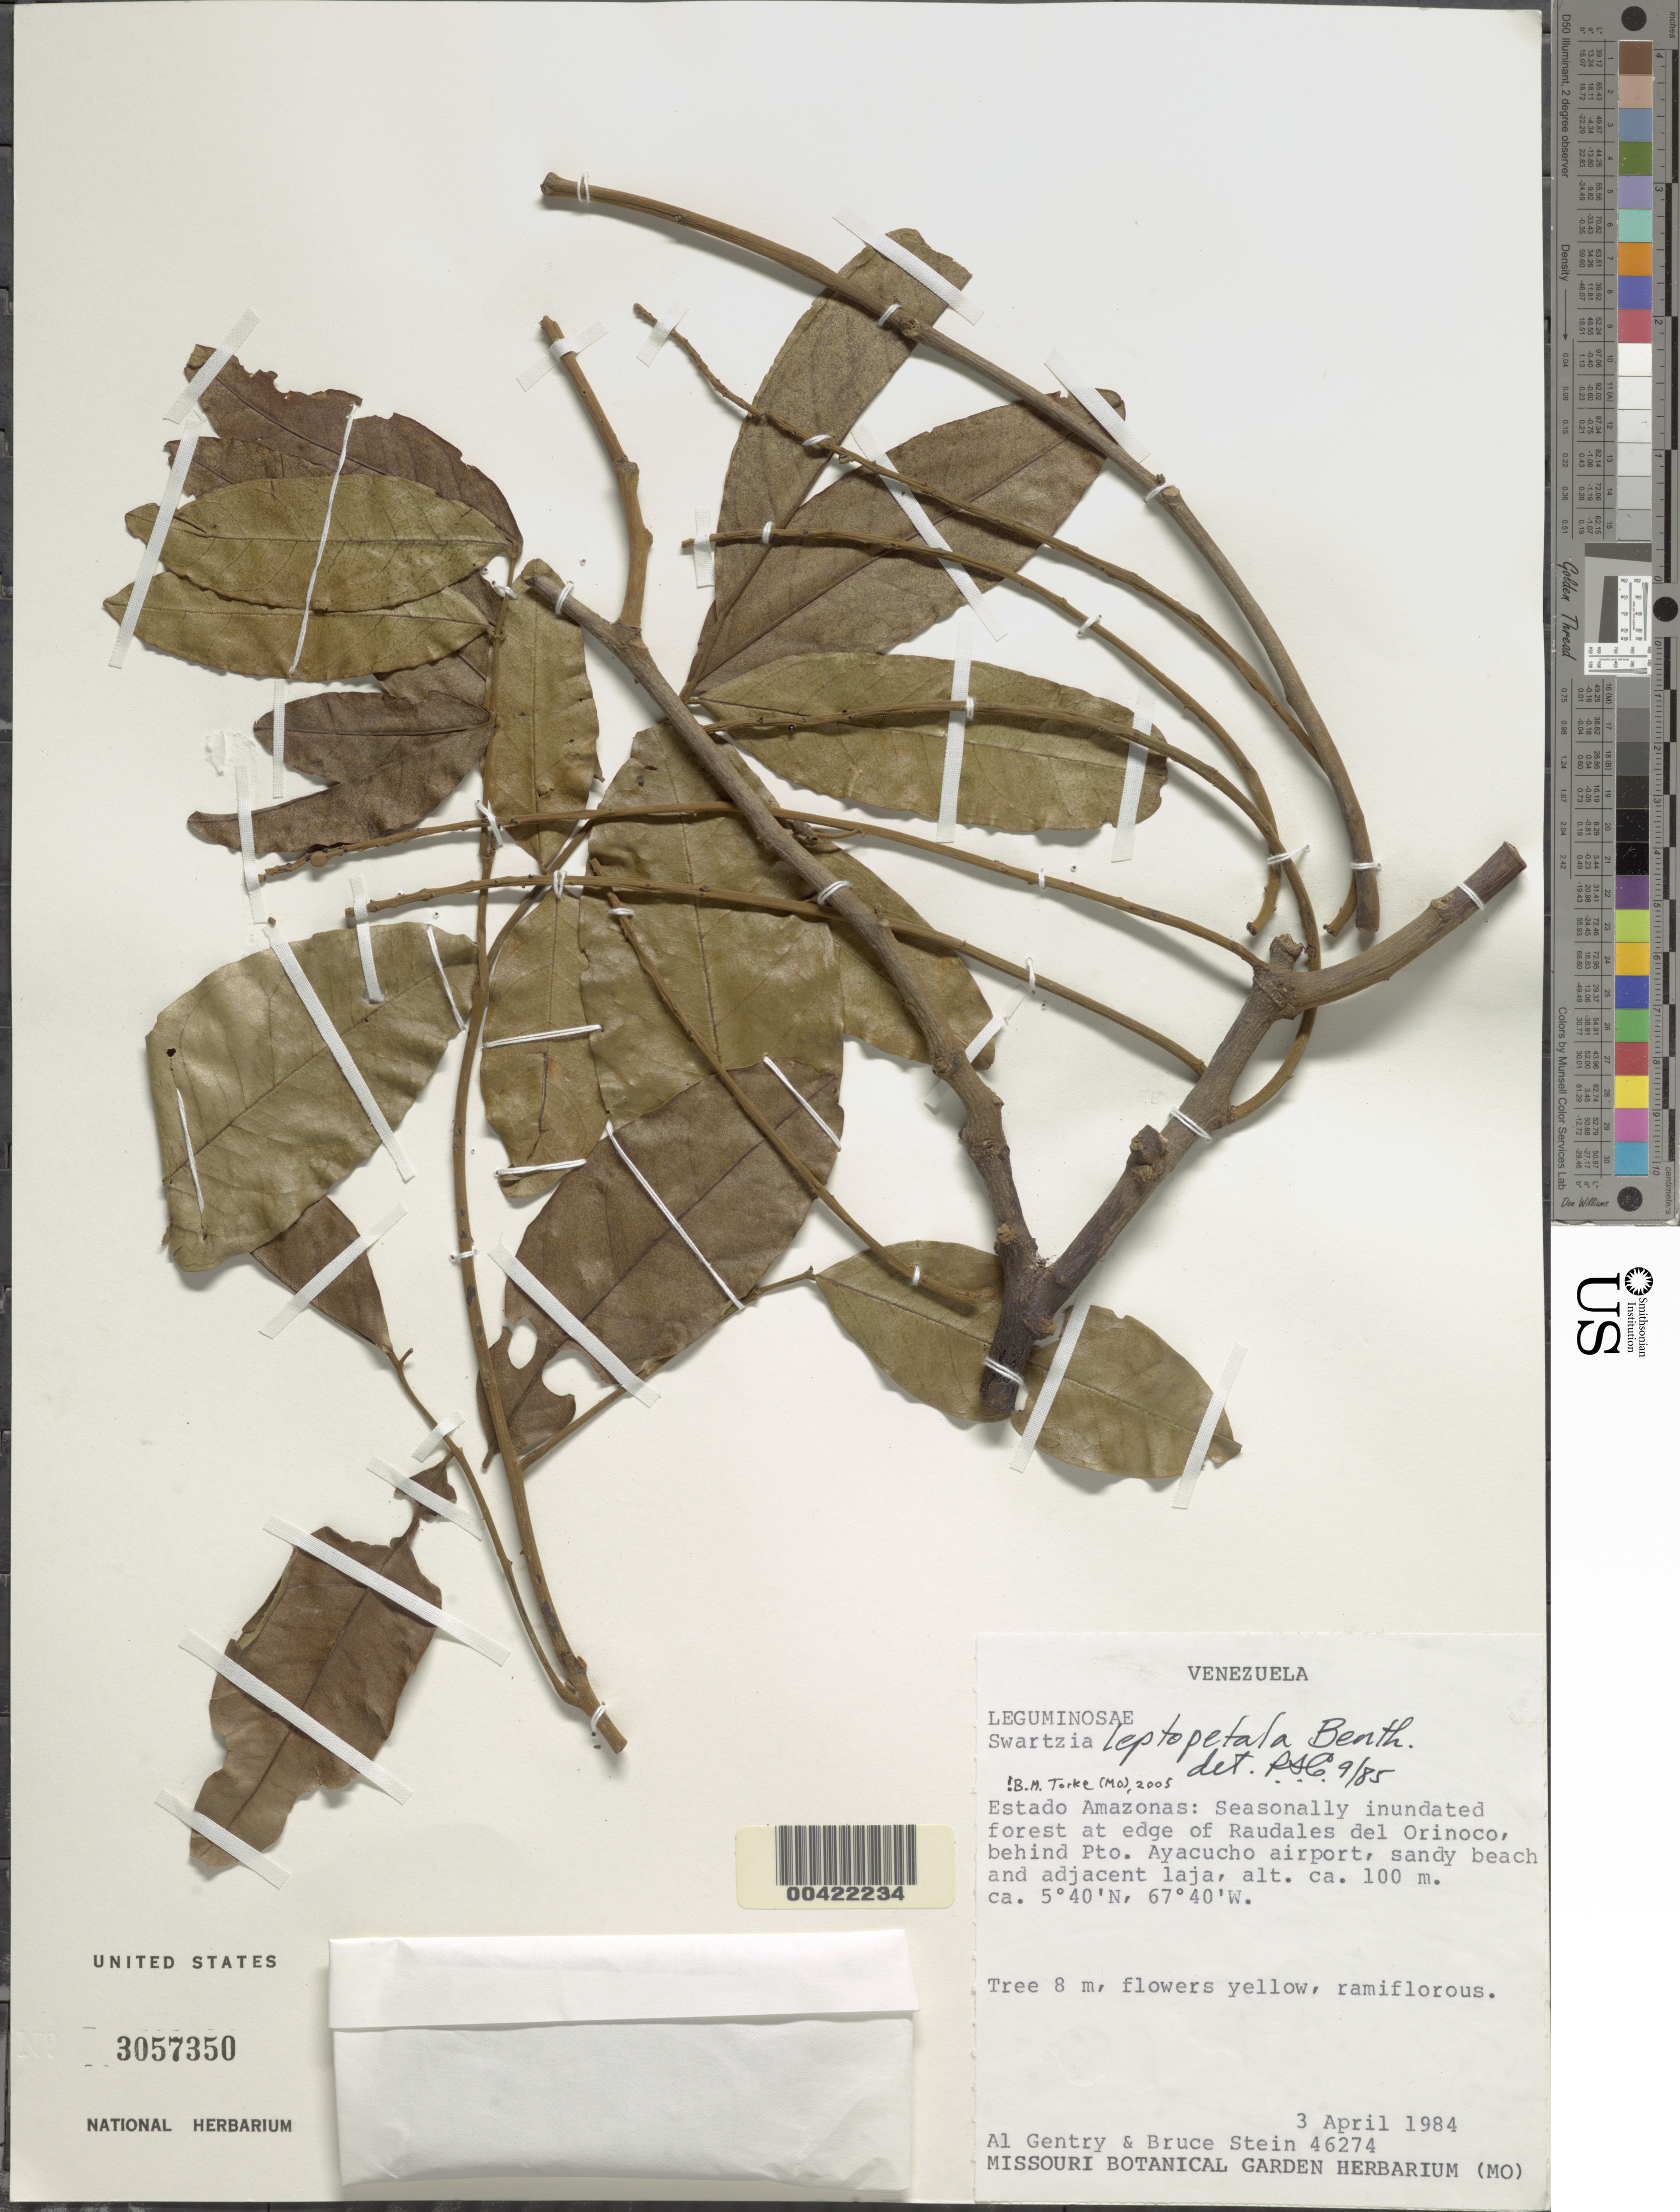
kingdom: Plantae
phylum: Tracheophyta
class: Magnoliopsida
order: Fabales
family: Fabaceae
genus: Swartzia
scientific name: Swartzia leptopetala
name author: Benth.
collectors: A. H. Gentry & B. A. Stein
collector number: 46274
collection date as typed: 03 Apr 1984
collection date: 1984-04-03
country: Colombia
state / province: Vichada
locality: along Rio Orinoco near Casuarito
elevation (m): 100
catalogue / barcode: US 3057350